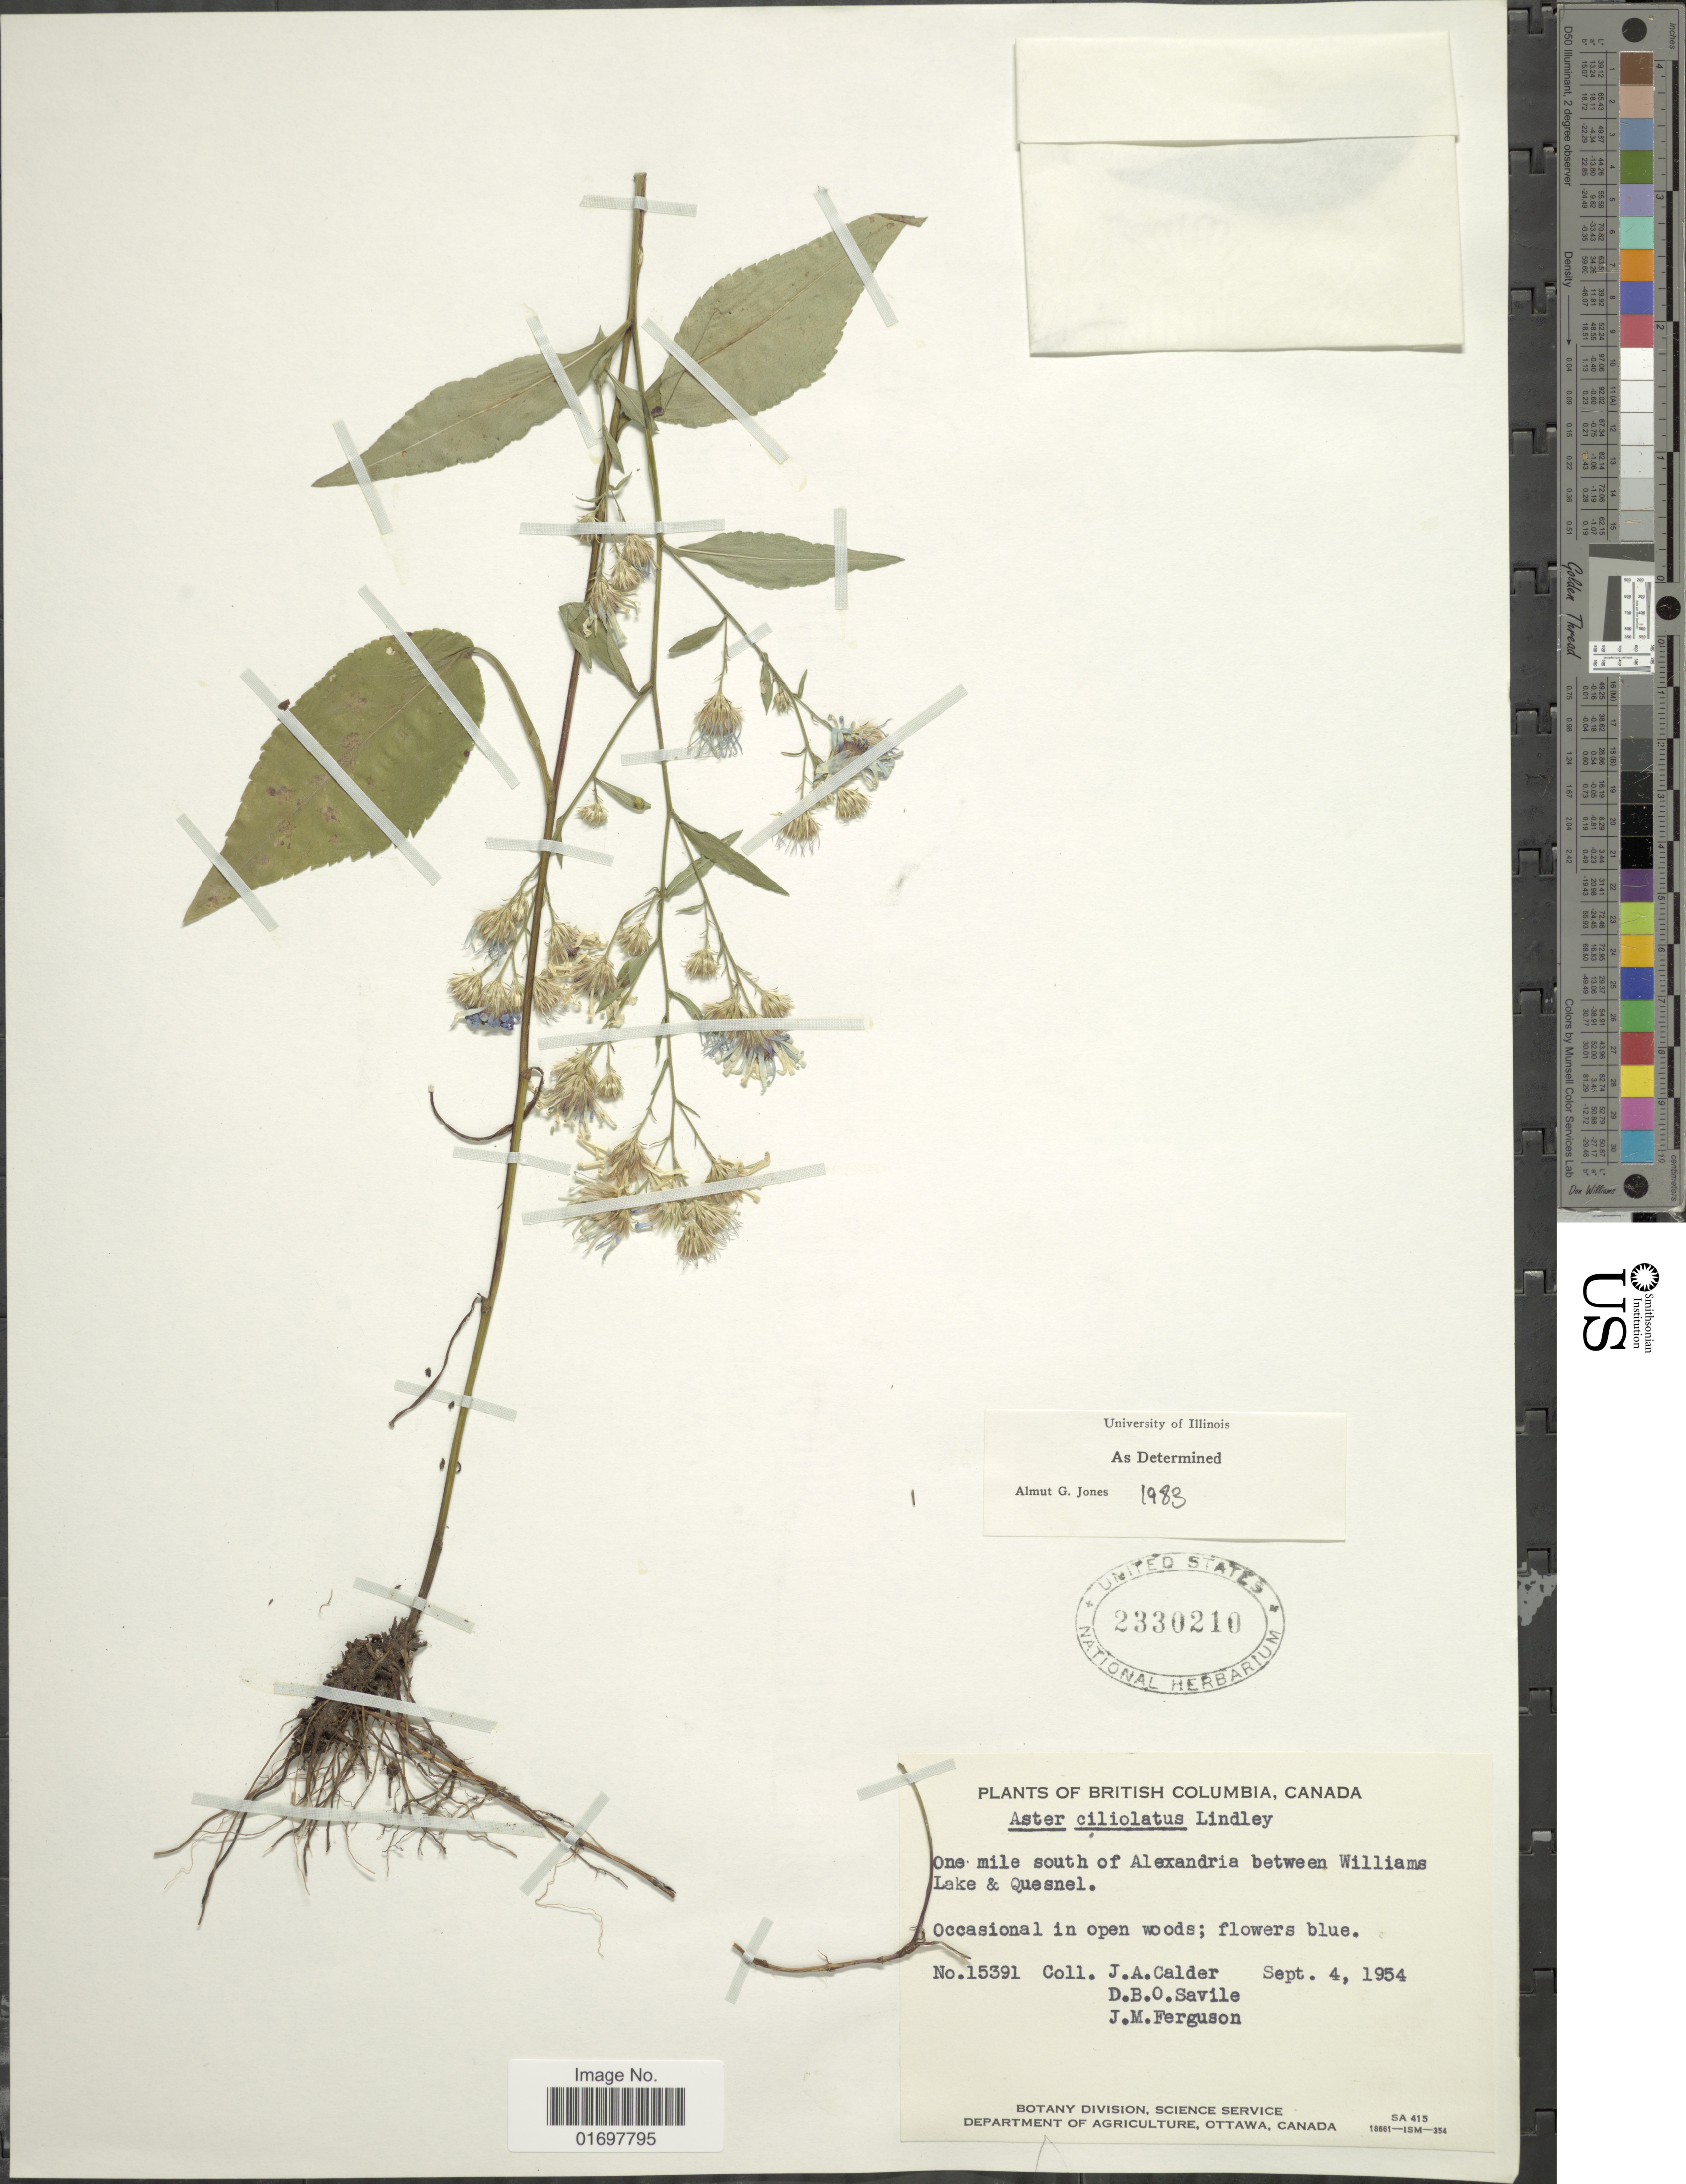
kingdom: Plantae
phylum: Tracheophyta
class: Magnoliopsida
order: Asterales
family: Asteraceae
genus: Symphyotrichum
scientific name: Symphyotrichum ciliolatum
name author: (Lindl.) Á. Löve & D. Löve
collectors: J. A. Calder, D. Savile & J. M. Ferguson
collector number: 15391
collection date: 1954-09-04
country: Canada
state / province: British Columbia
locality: One mile south of Alexandria between Williams Lake & Quesnel.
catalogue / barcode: US 2330210